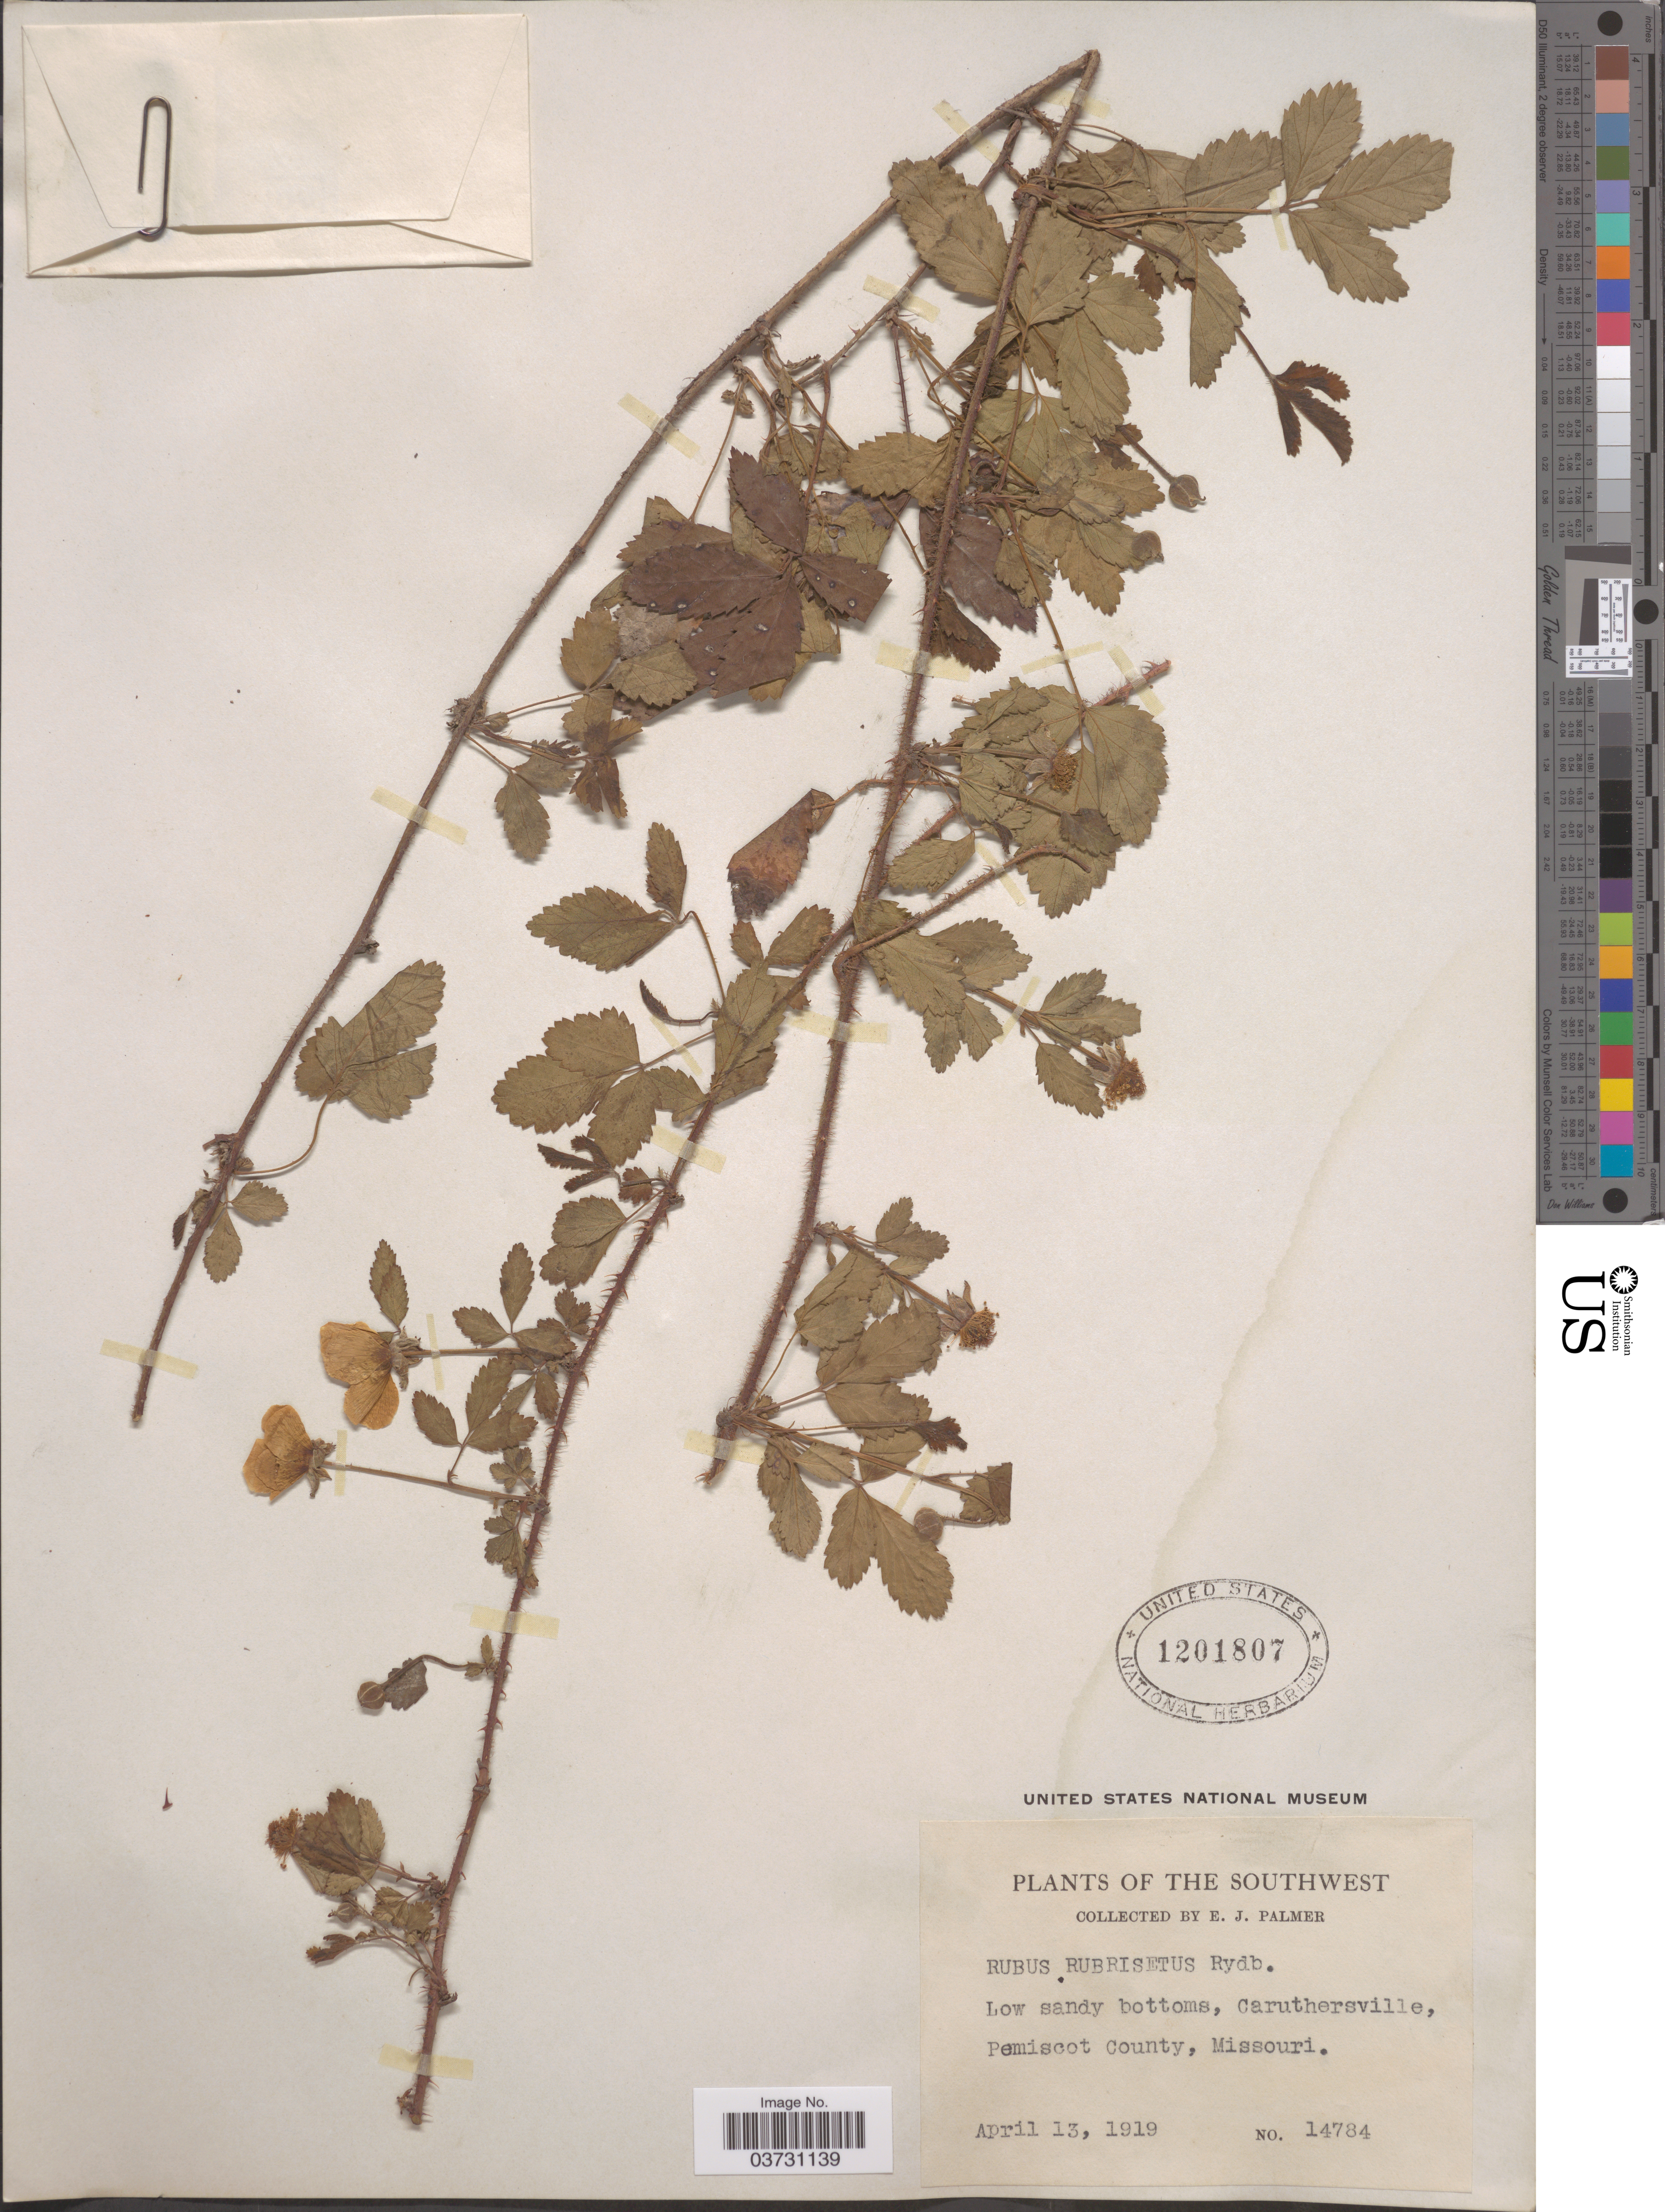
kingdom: Plantae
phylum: Tracheophyta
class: Magnoliopsida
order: Rosales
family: Rosaceae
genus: Rubus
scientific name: Rubus rubrisetus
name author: Rydb.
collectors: E. J. Palmer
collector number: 14784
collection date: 1919-04-13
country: United States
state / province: Missouri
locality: The Southwest. Low sandy bottoms, Caruthersville, Pemiscot County.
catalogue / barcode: US 1201807